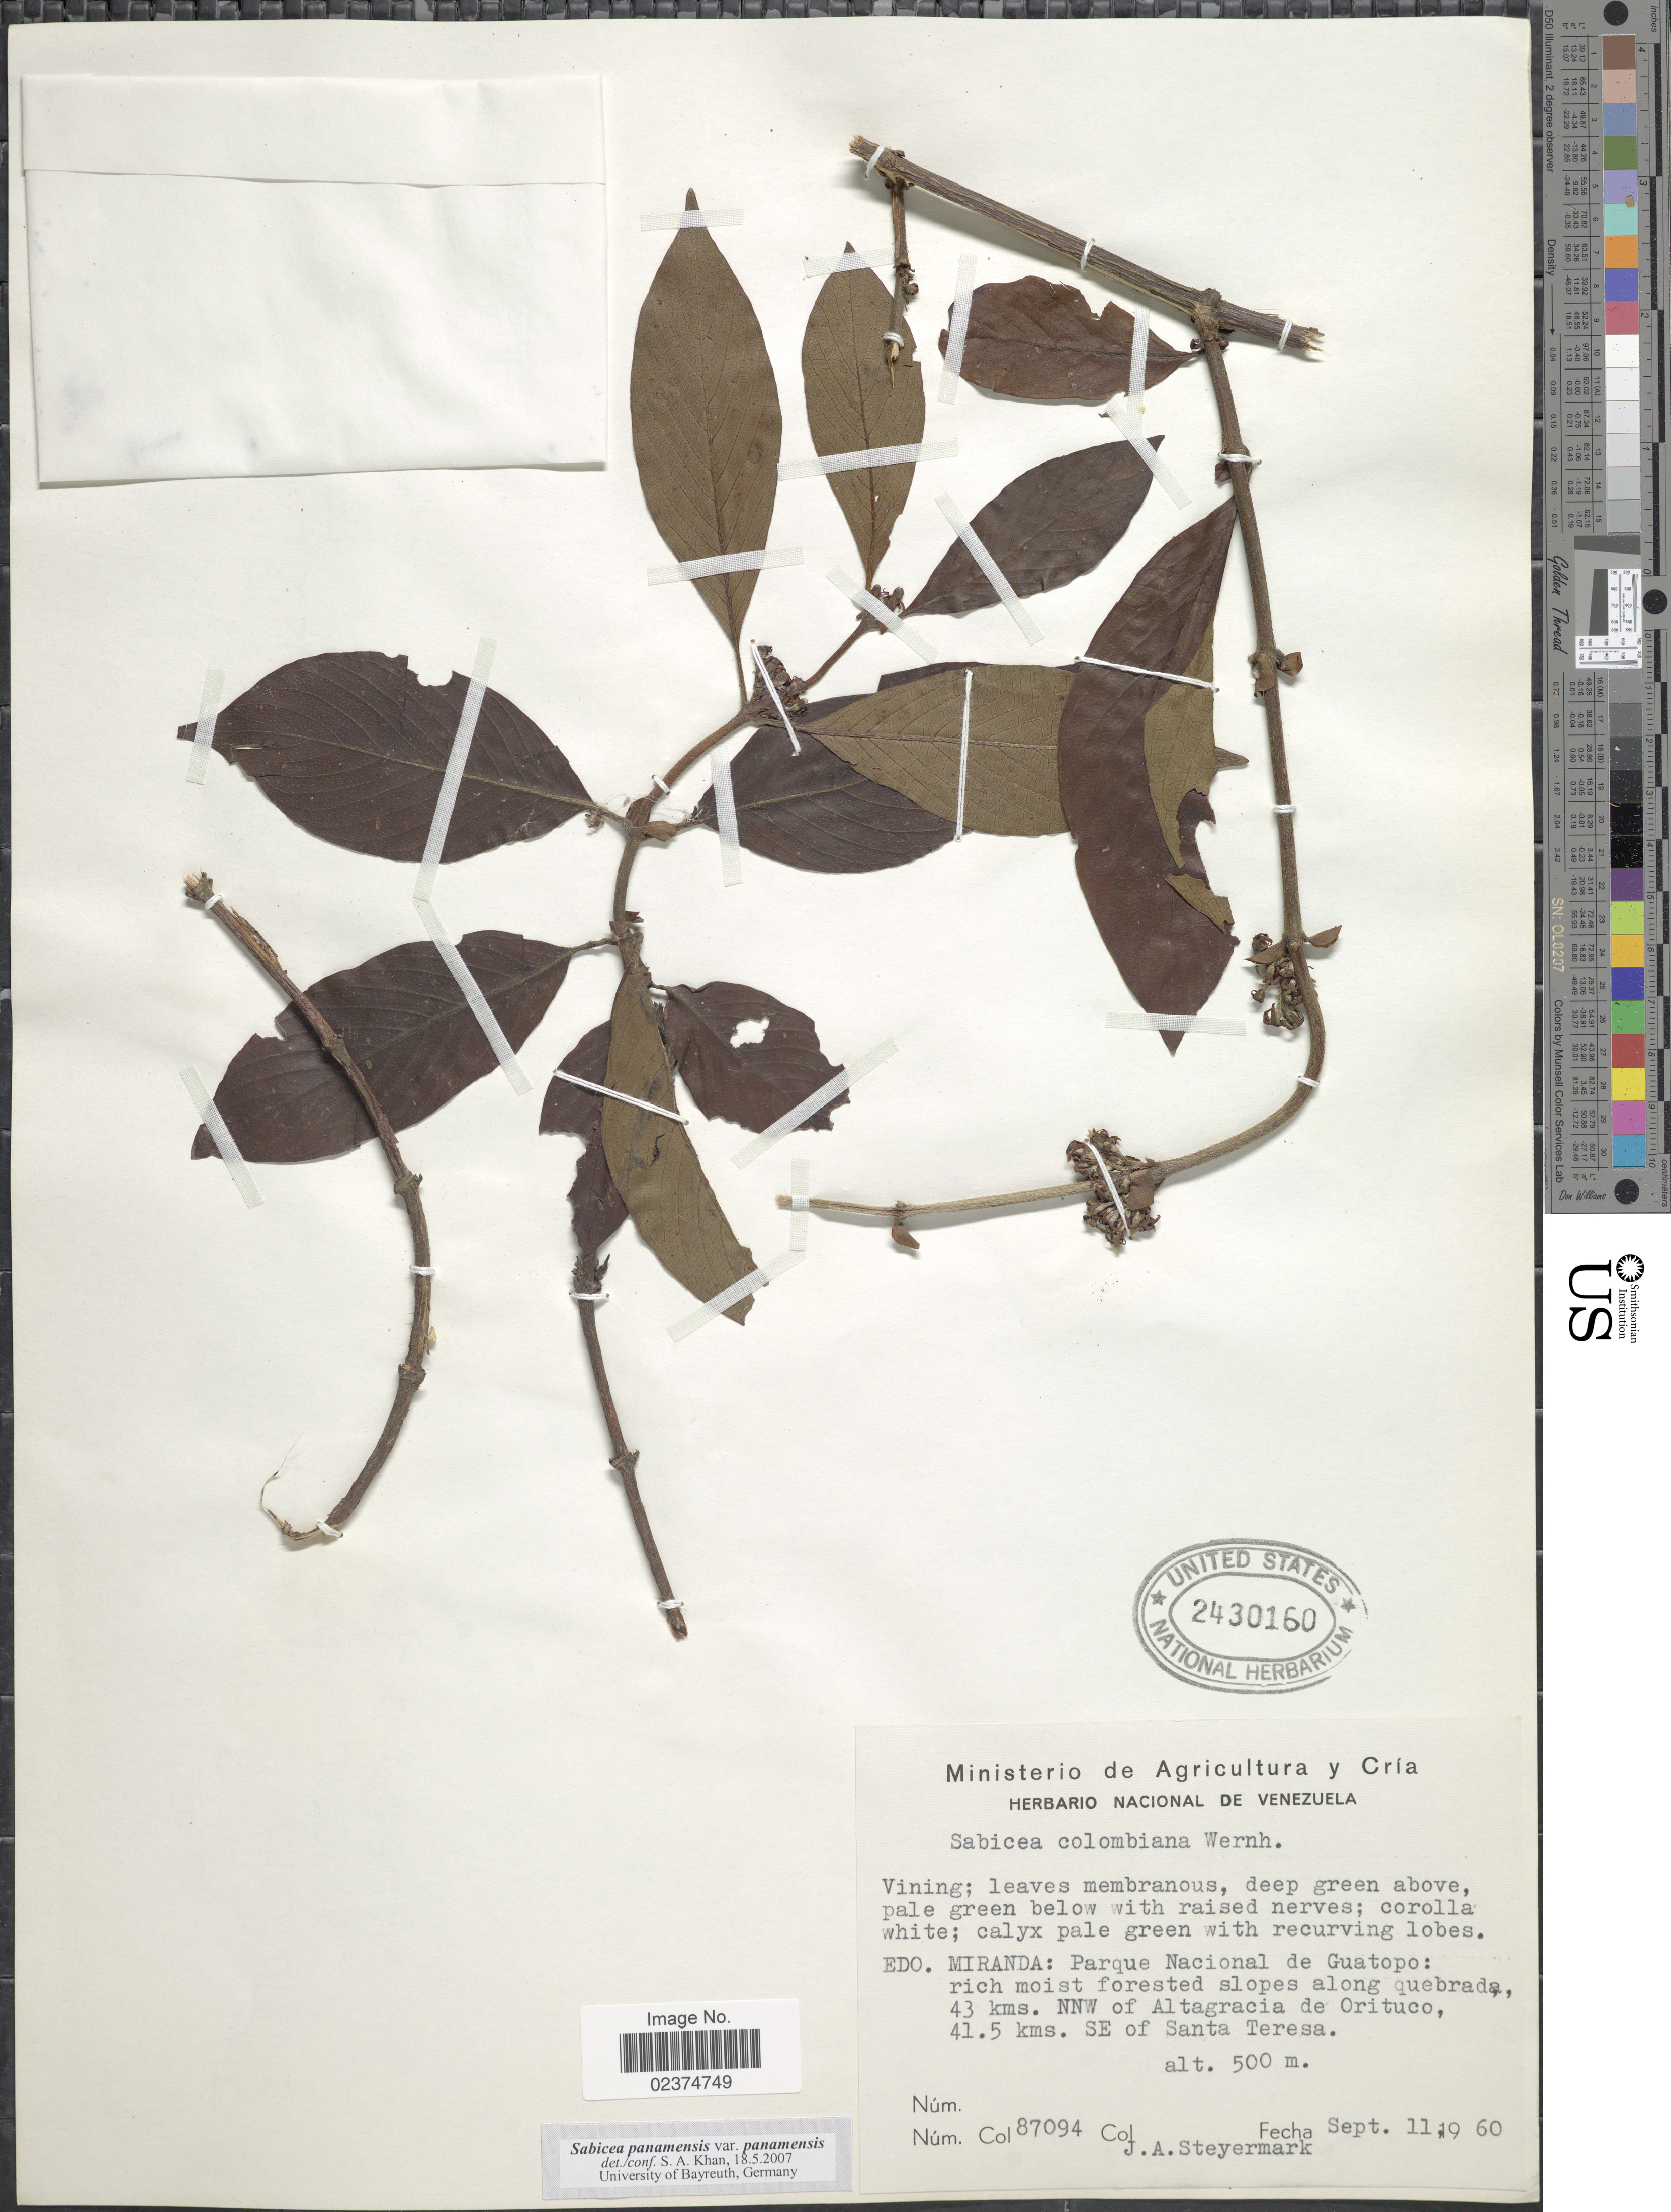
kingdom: Plantae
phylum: Tracheophyta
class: Magnoliopsida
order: Gentianales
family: Rubiaceae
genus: Sabicea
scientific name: Sabicea panamensis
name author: Wernham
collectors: J. Steyermark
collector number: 87094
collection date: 1960-09-11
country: Venezuela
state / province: Miranda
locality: Parque Nacional de Guatopo: rich moist forested slopes along quebrada, 43 km. NNW of Altagracia de Orituco, 41.5 kms. SE of Santa Teresa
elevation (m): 500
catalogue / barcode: US 2430160